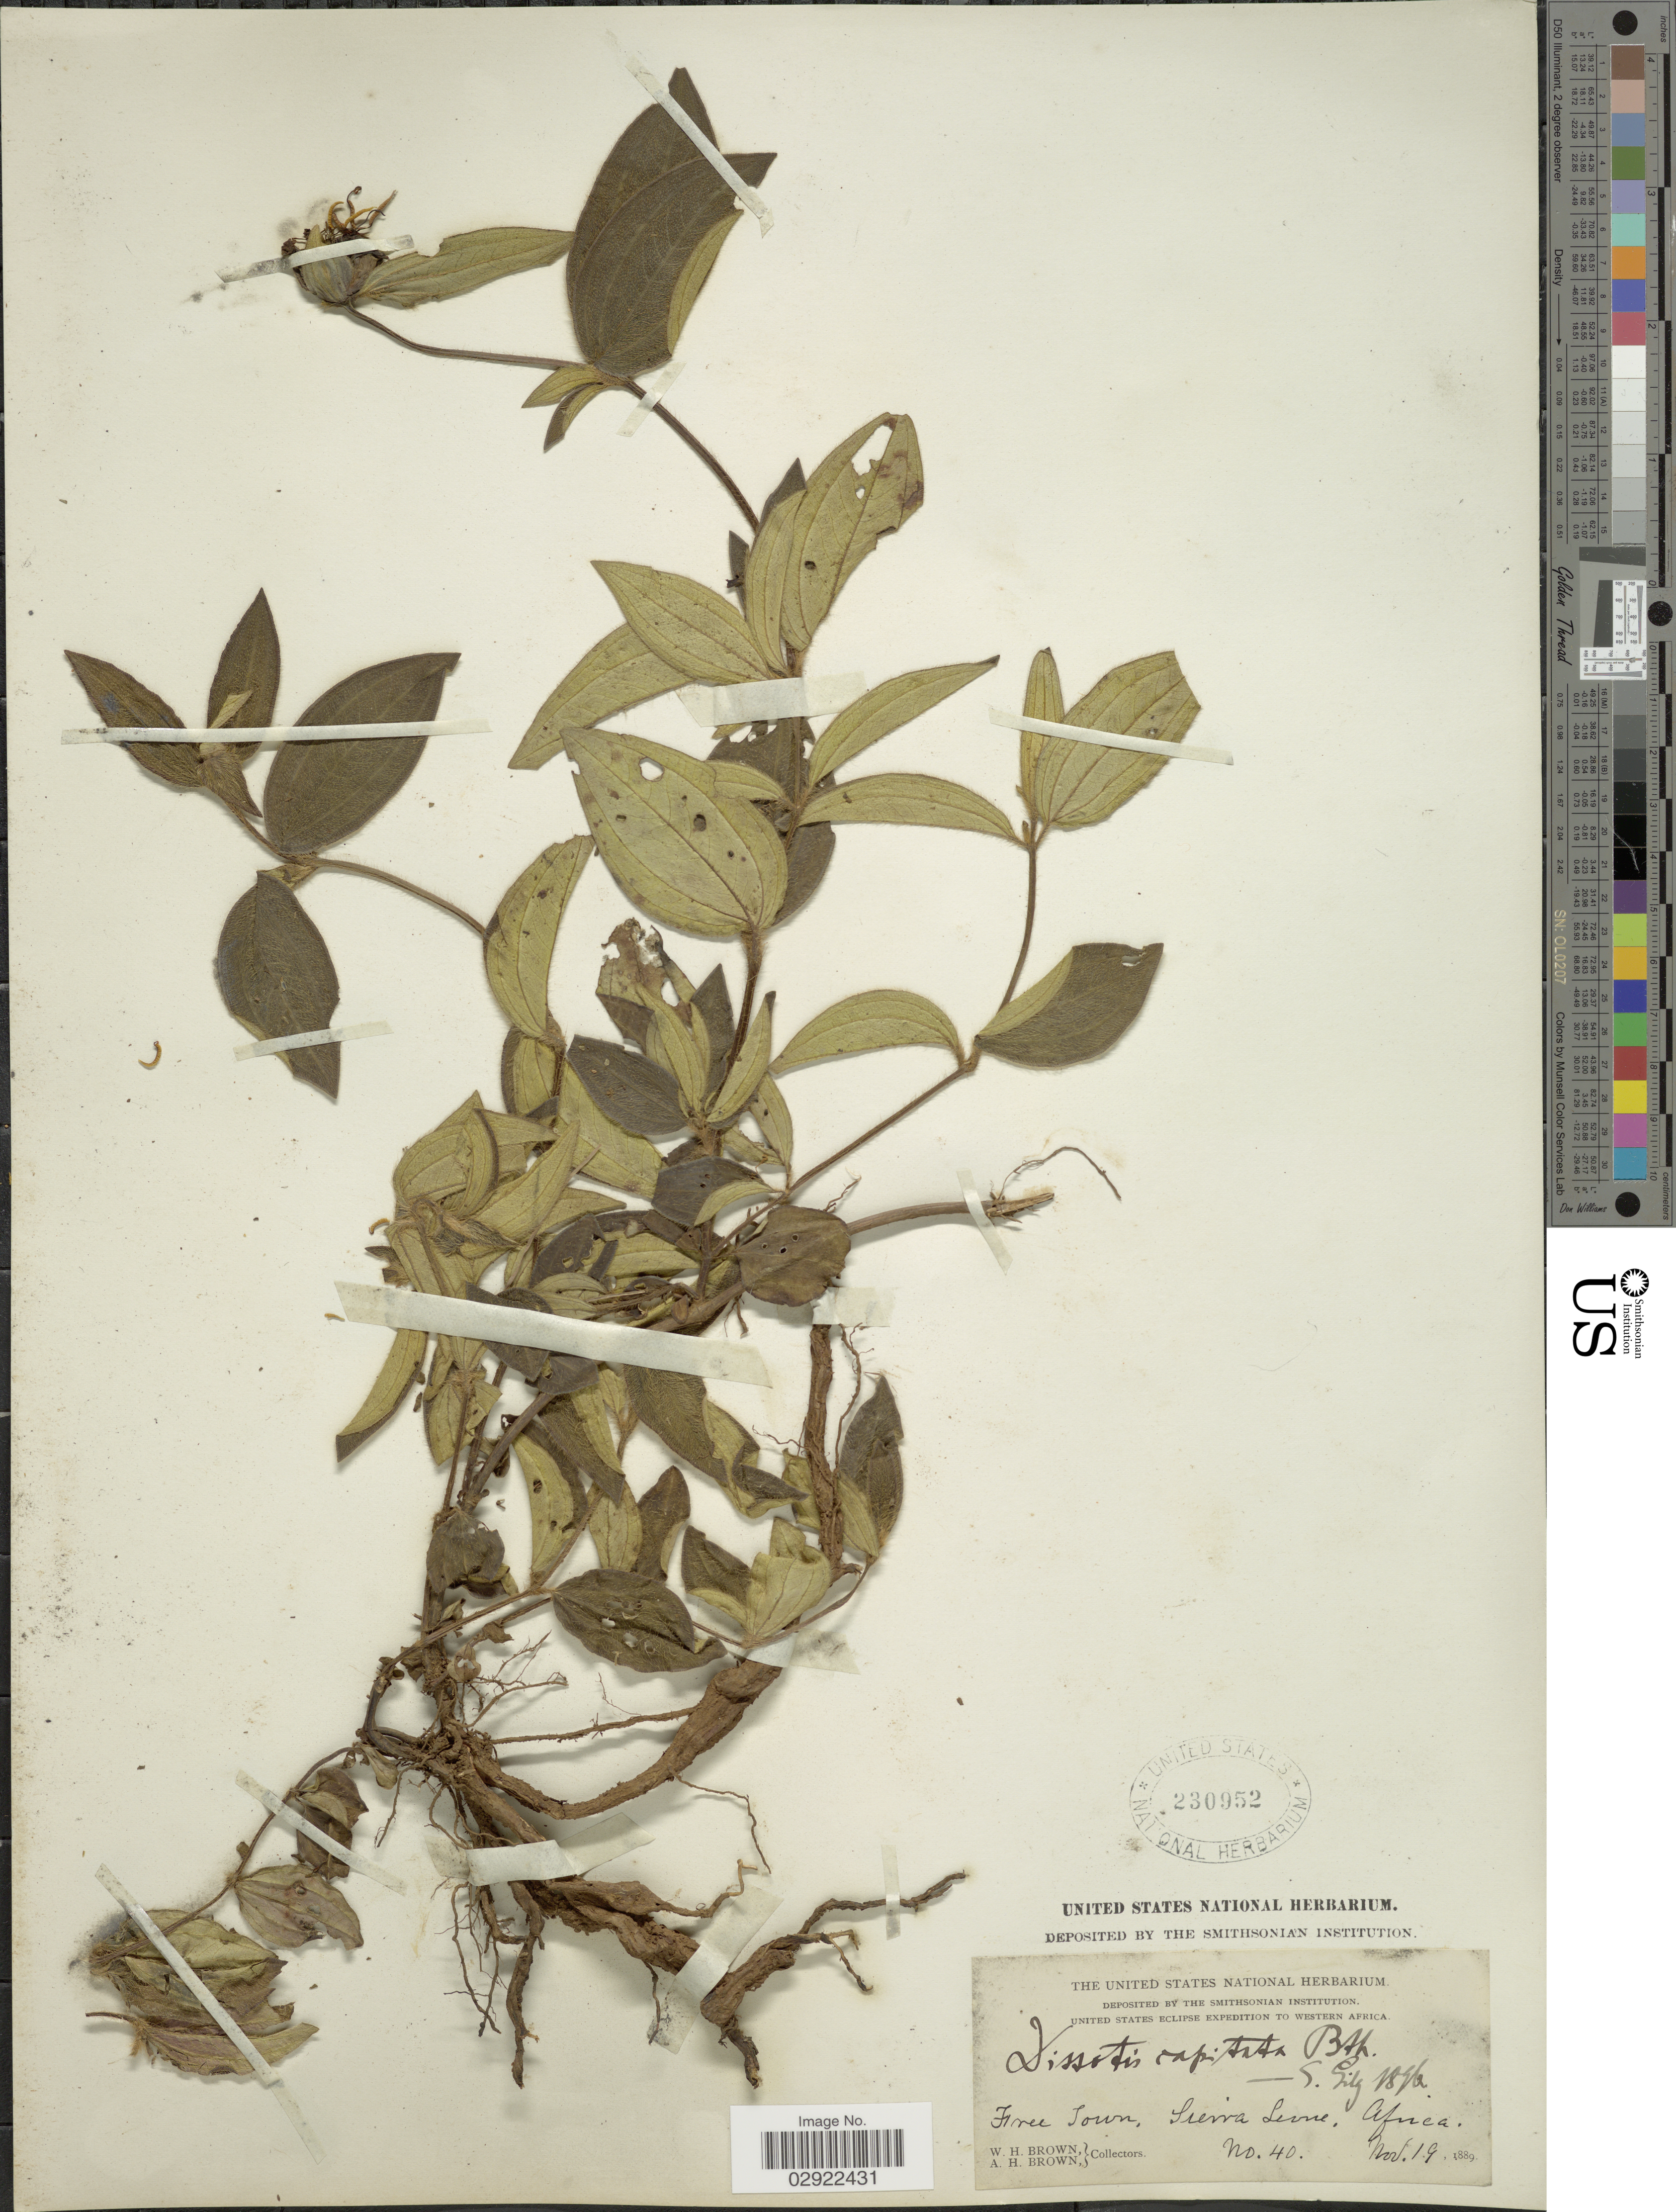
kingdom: Plantae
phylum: Tracheophyta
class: Magnoliopsida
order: Myrtales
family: Melastomataceae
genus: Melastomastrum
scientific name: Melastomastrum capitatum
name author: (Vahl) A. Fern. & R. Fern.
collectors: W. H. Brown & A. H. Brown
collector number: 40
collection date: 1889-11-19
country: Sierra Leone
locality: Free Town, Africa.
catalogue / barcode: US 230852